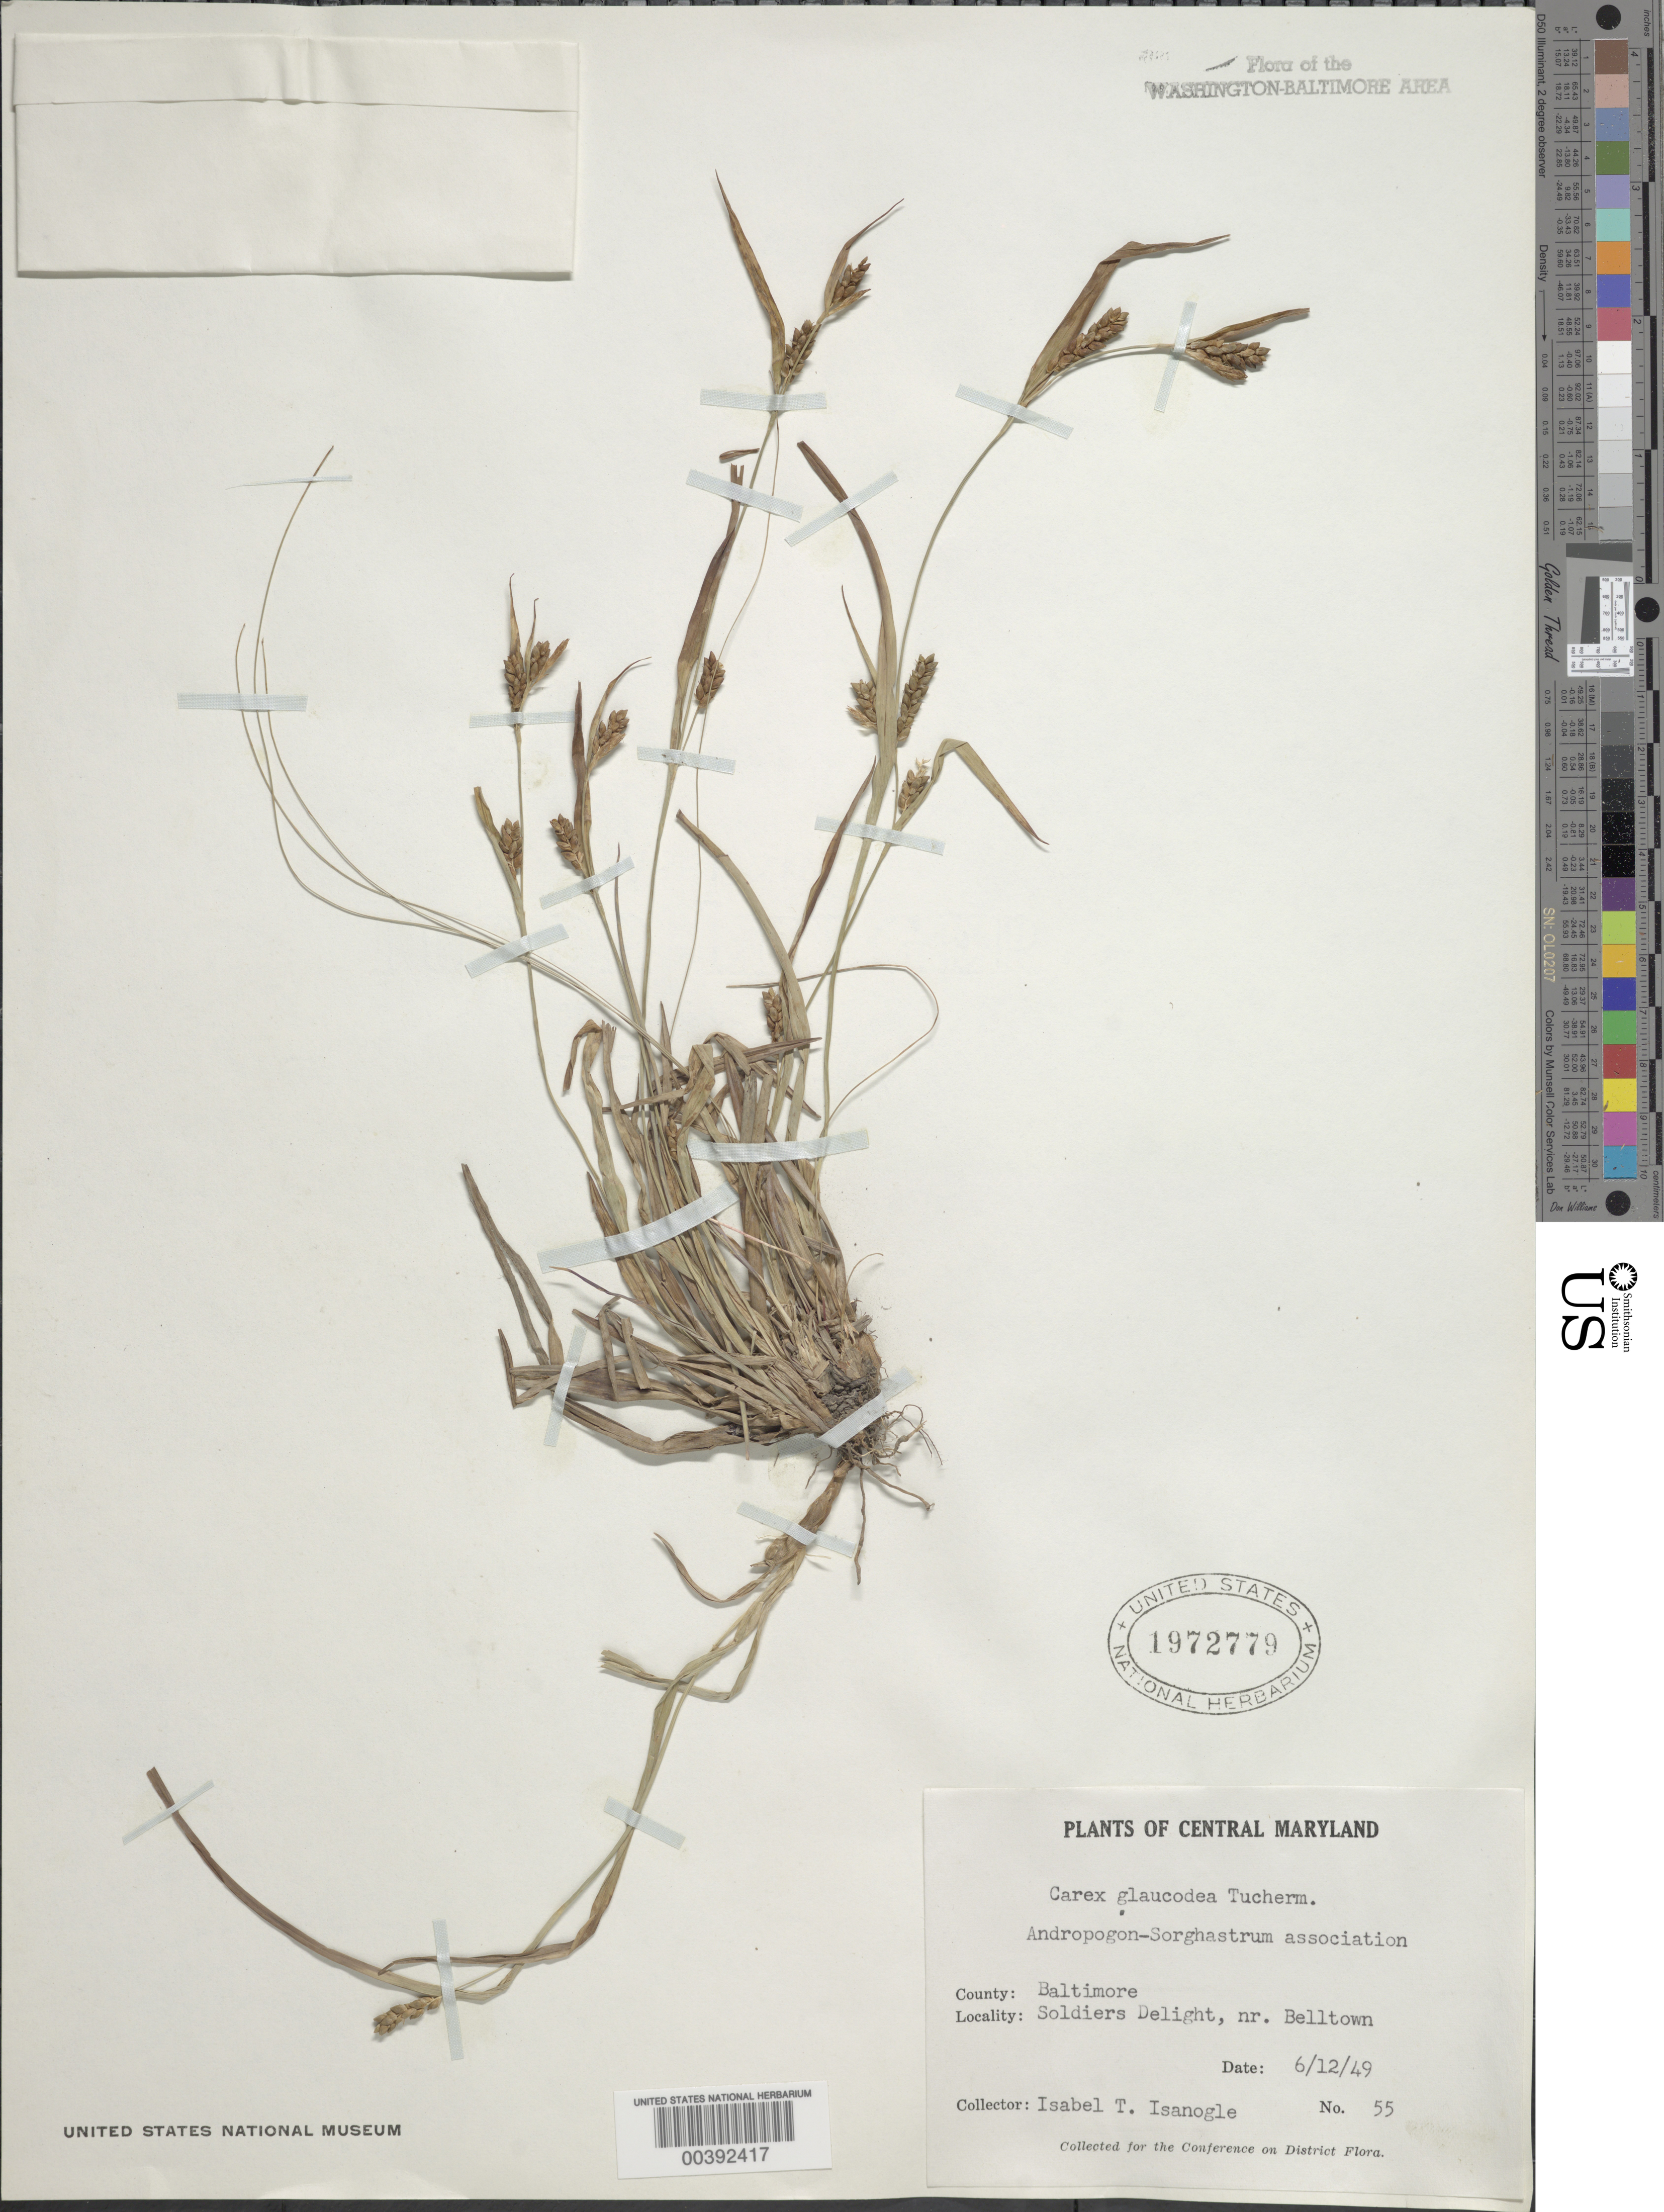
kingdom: Plantae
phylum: Tracheophyta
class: Liliopsida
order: Poales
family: Cyperaceae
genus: Carex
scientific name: Carex glaucodea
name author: Tuck. ex Olney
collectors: I. Isanogle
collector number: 55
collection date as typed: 12 Jun 1949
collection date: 1949-06-12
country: United States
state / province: Maryland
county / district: Baltimore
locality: Soldiers Delight, near Belltown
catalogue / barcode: US 1972779